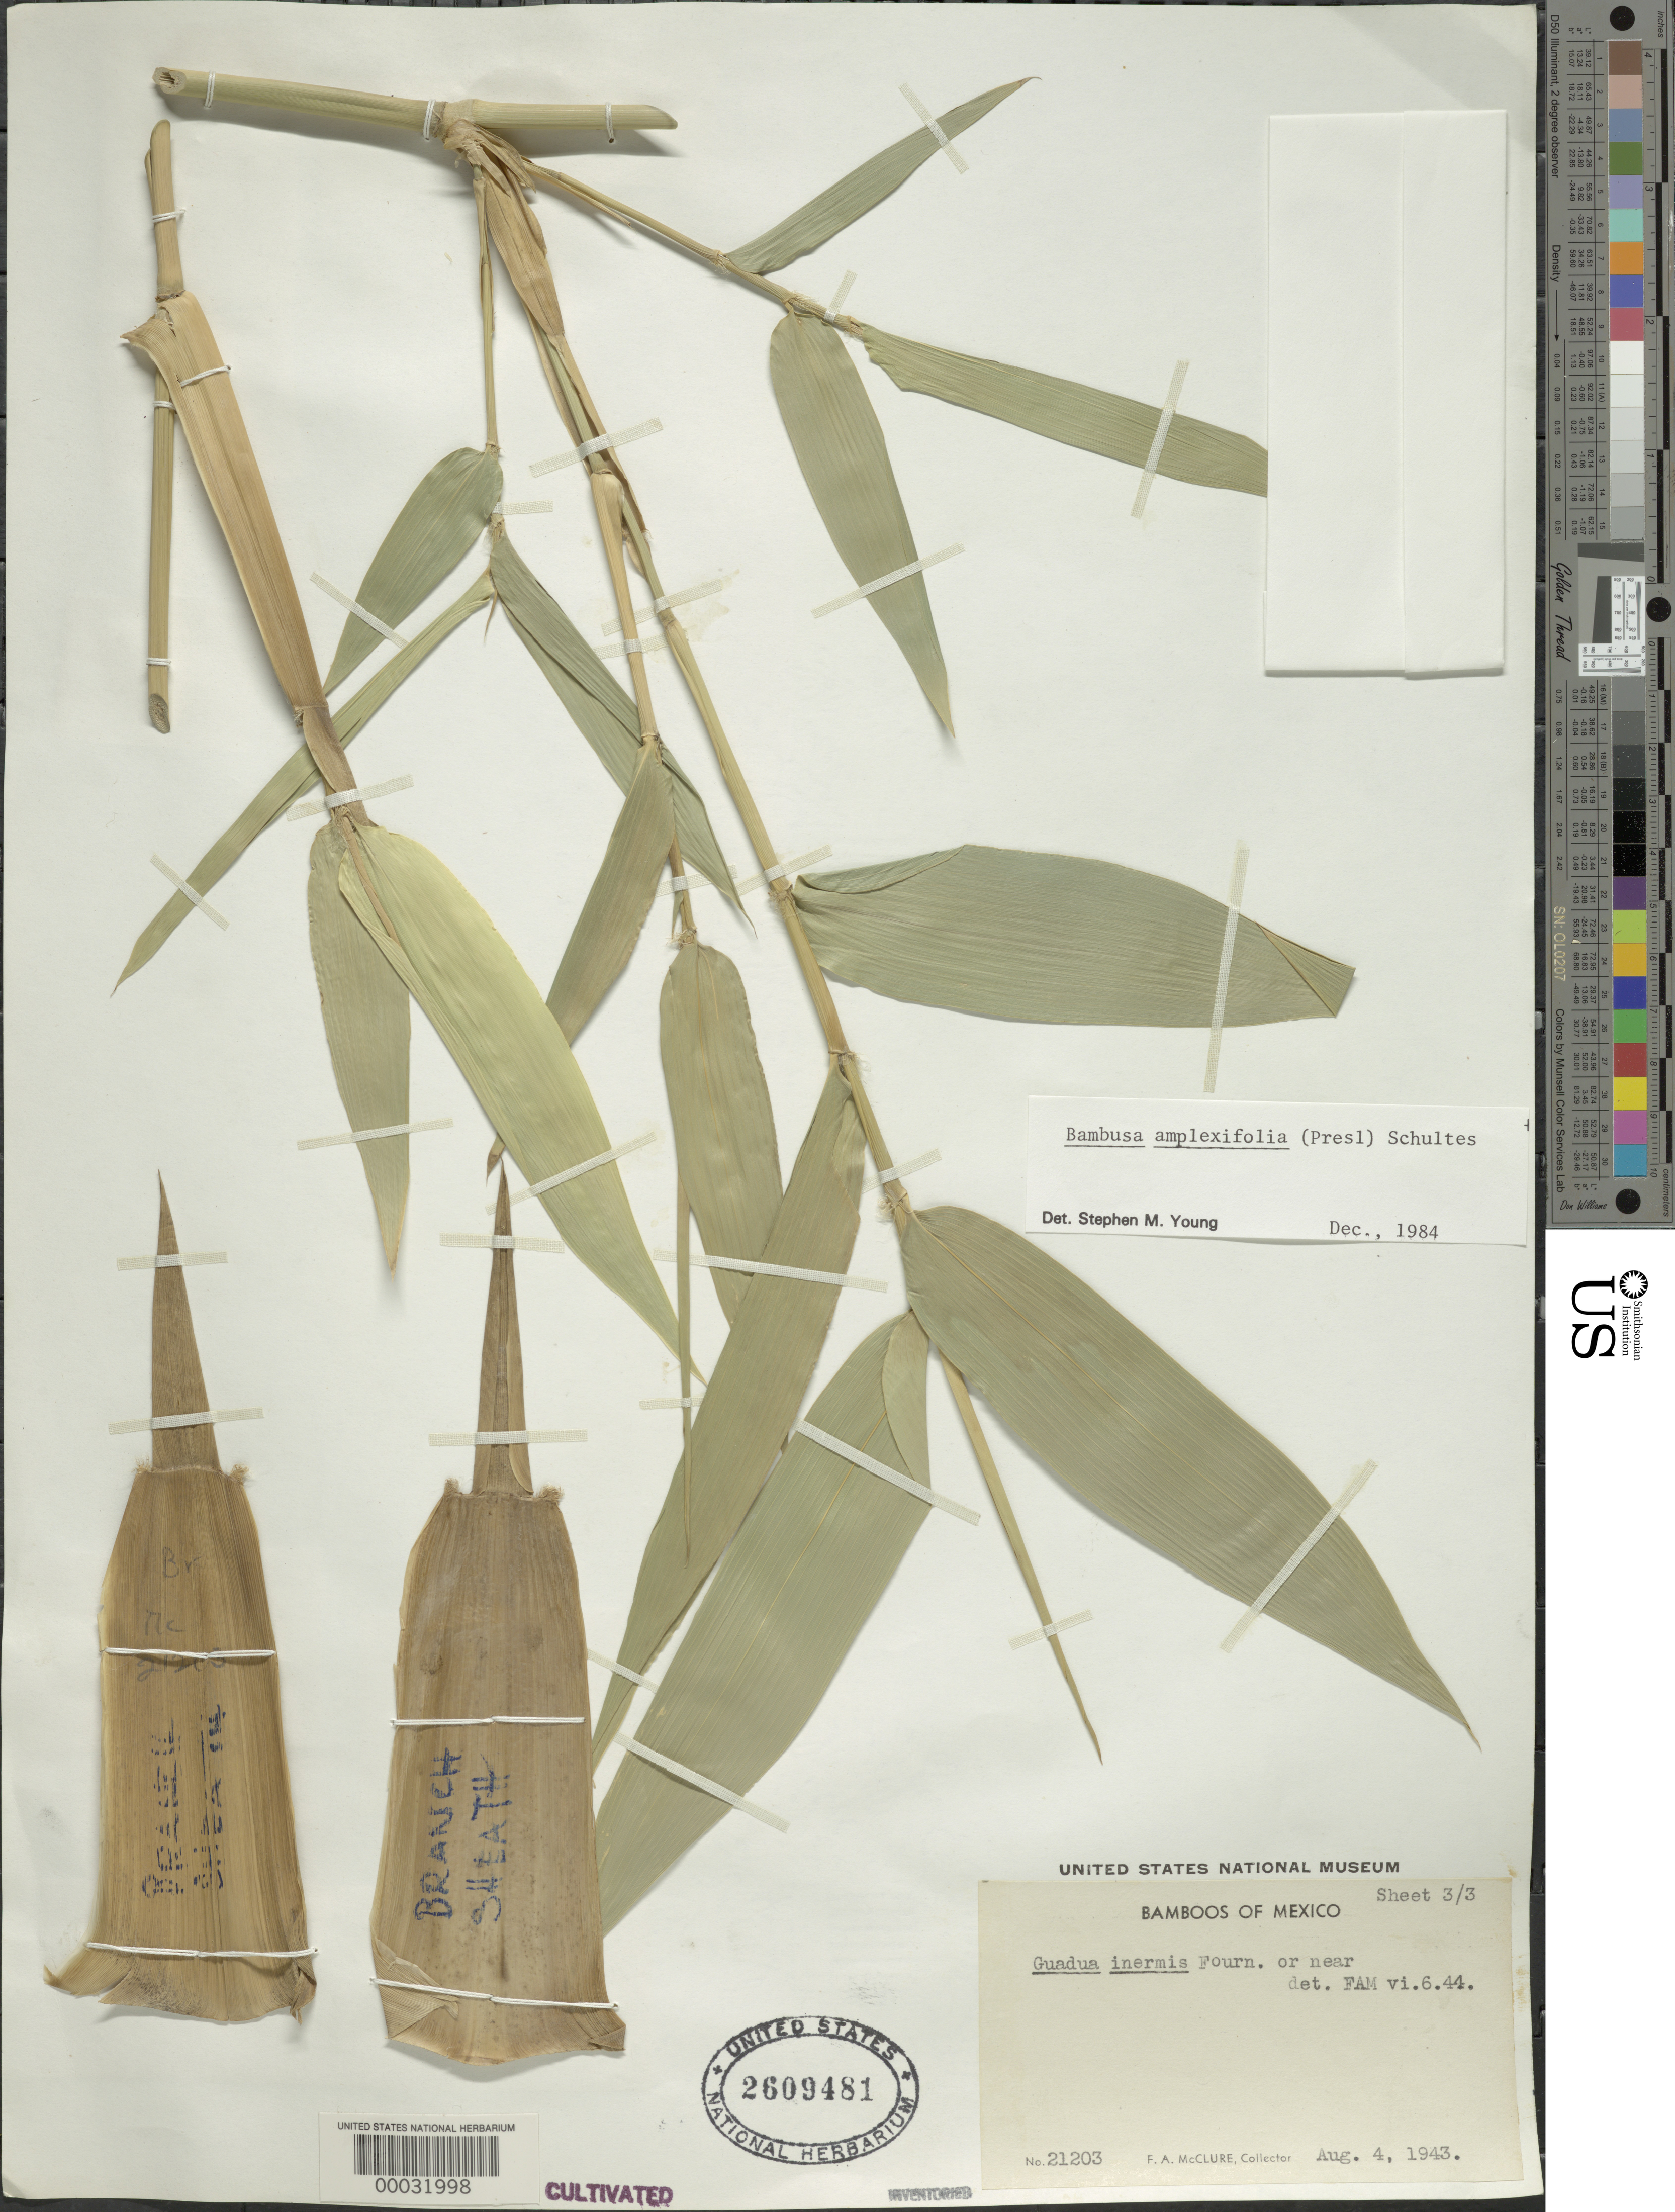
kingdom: Plantae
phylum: Tracheophyta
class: Liliopsida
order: Poales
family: Poaceae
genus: Guadua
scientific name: Guadua amplexifolia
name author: J. Presl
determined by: Londoño, X., (TULV), Jardin Botanico "Juan Maria Cespedes"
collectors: F. A. McClure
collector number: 21203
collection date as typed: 04 Aug 1943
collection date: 1943-08-04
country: Mexico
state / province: Sinaloa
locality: Rosario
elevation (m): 15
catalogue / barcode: US 2609481